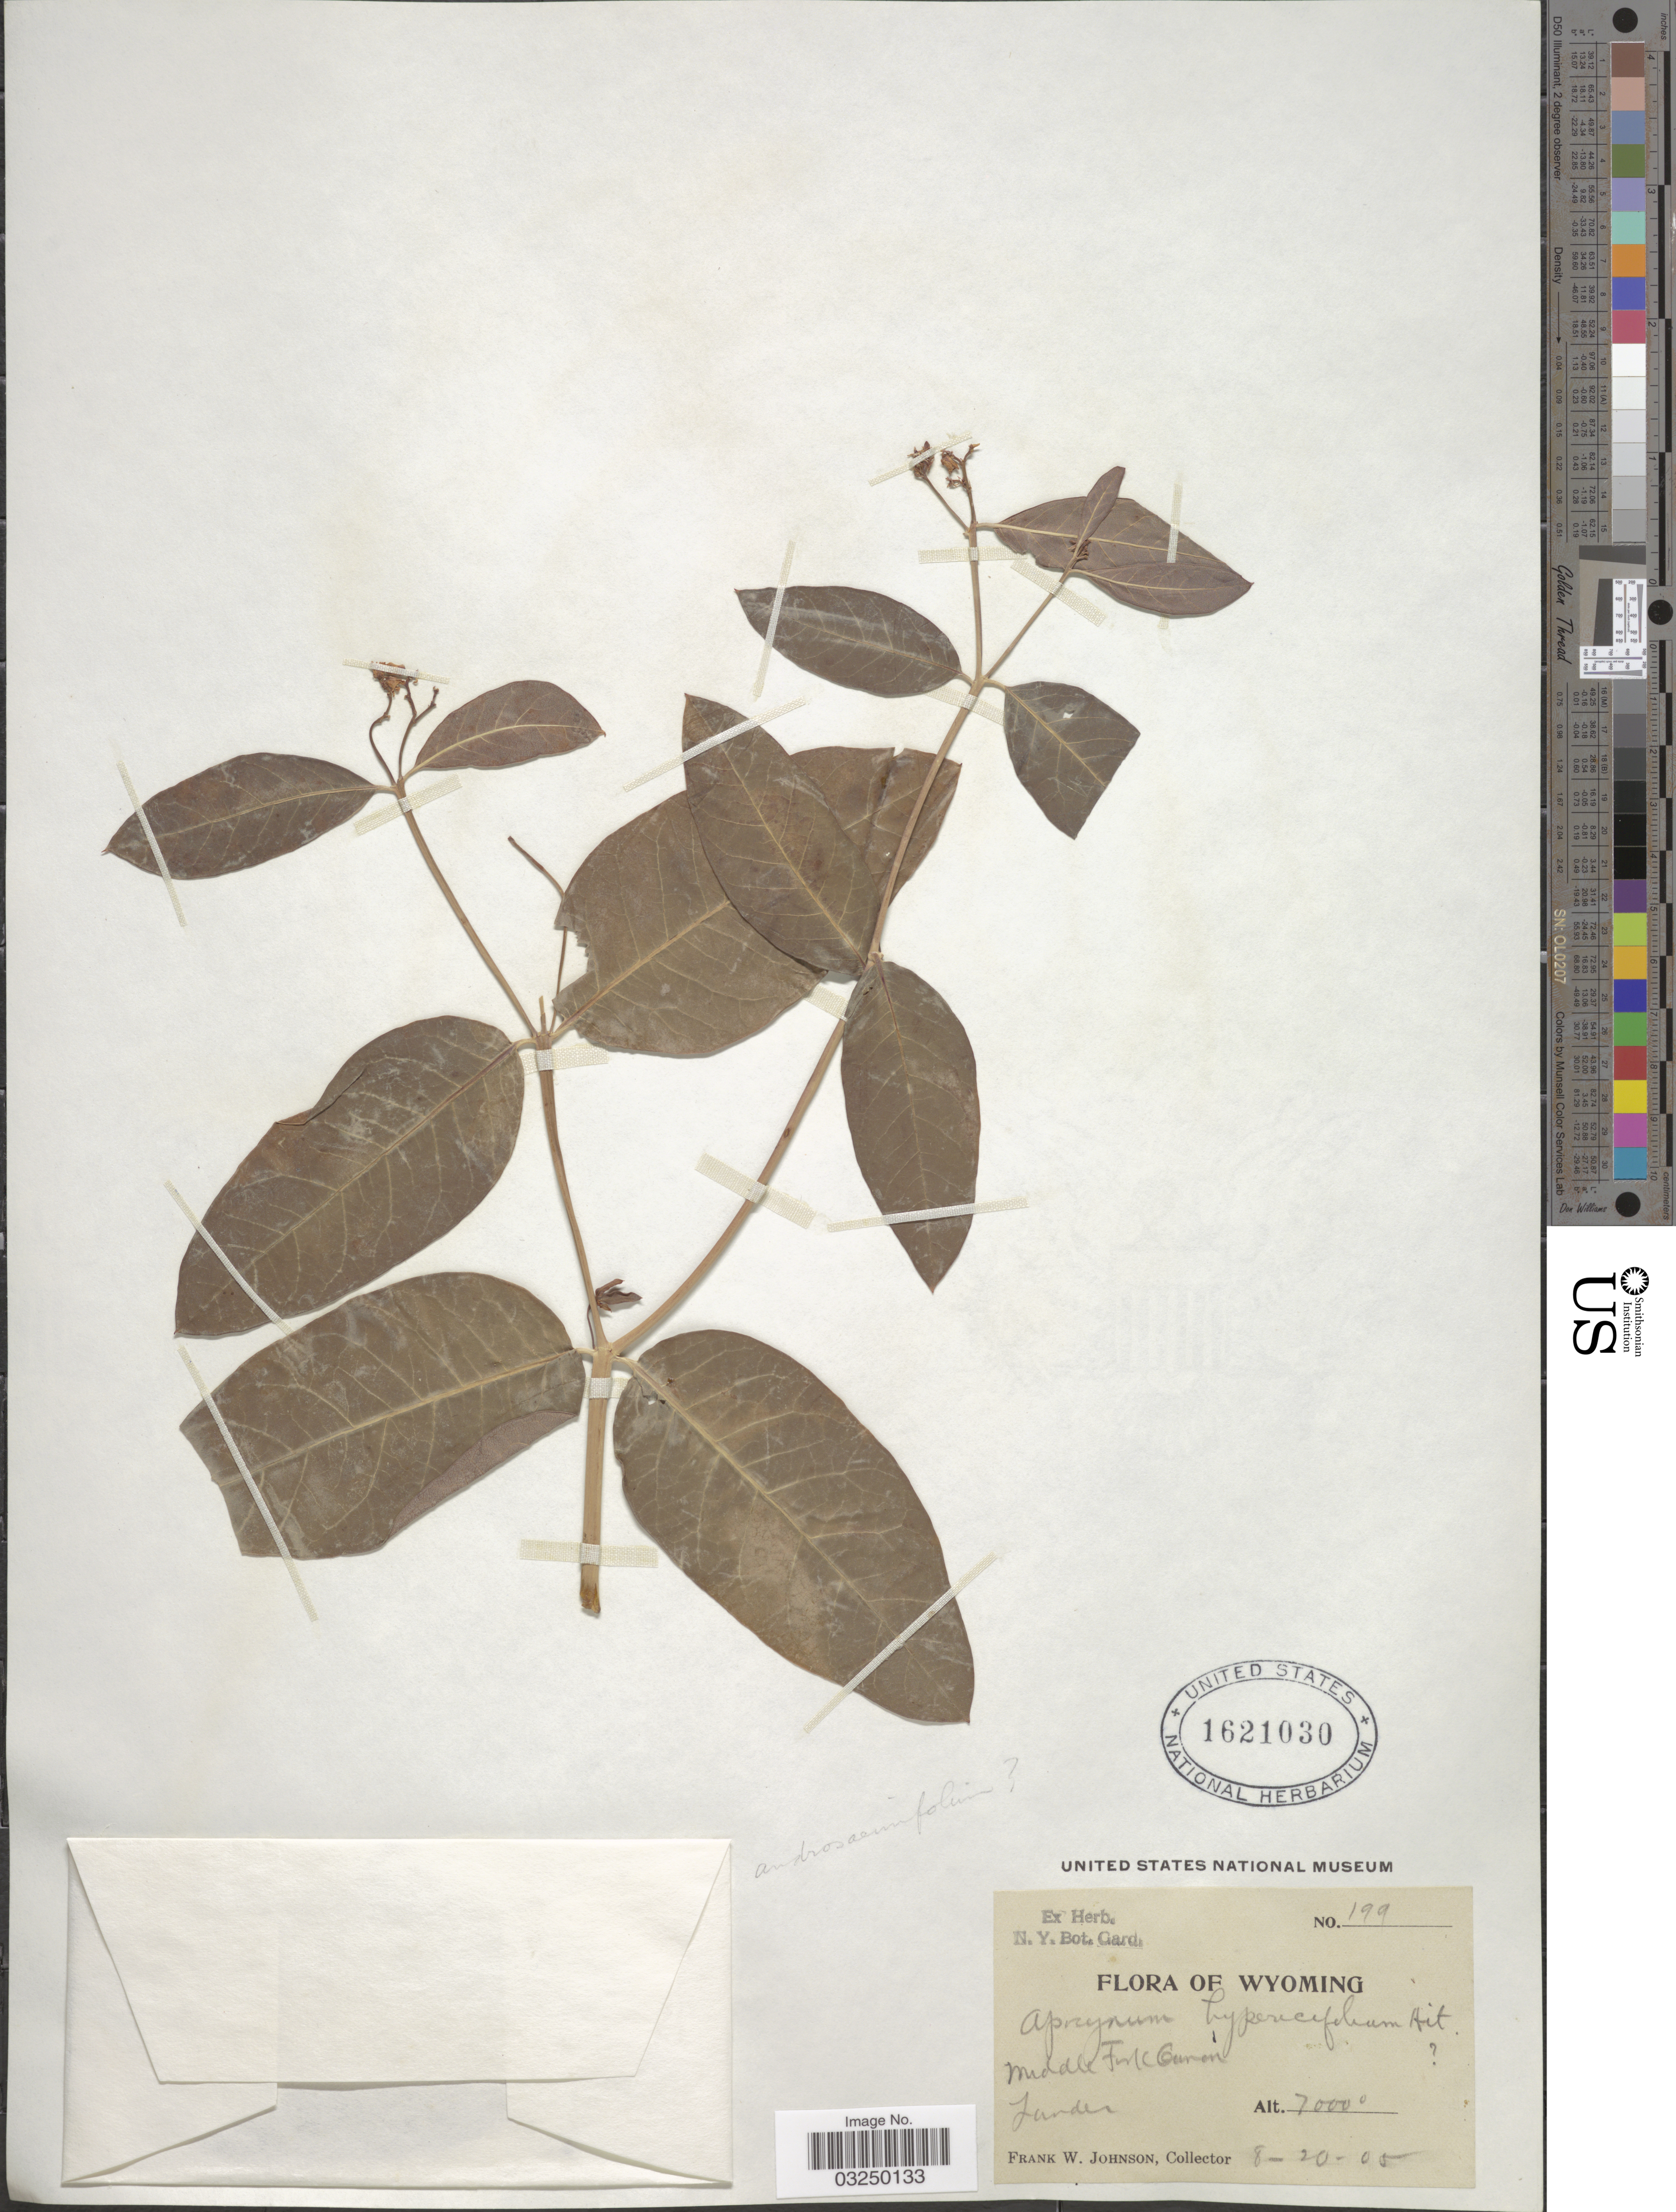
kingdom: Plantae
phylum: Tracheophyta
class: Magnoliopsida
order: Gentianales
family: Apocynaceae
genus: Apocynum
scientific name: Apocynum sibiricum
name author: Jacq.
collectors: F. W. Johnson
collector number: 199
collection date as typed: Transcribed d/m/y: 20/8/5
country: United States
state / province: Wyoming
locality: Middle Fork Canon.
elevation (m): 2134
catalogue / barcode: US 1621030